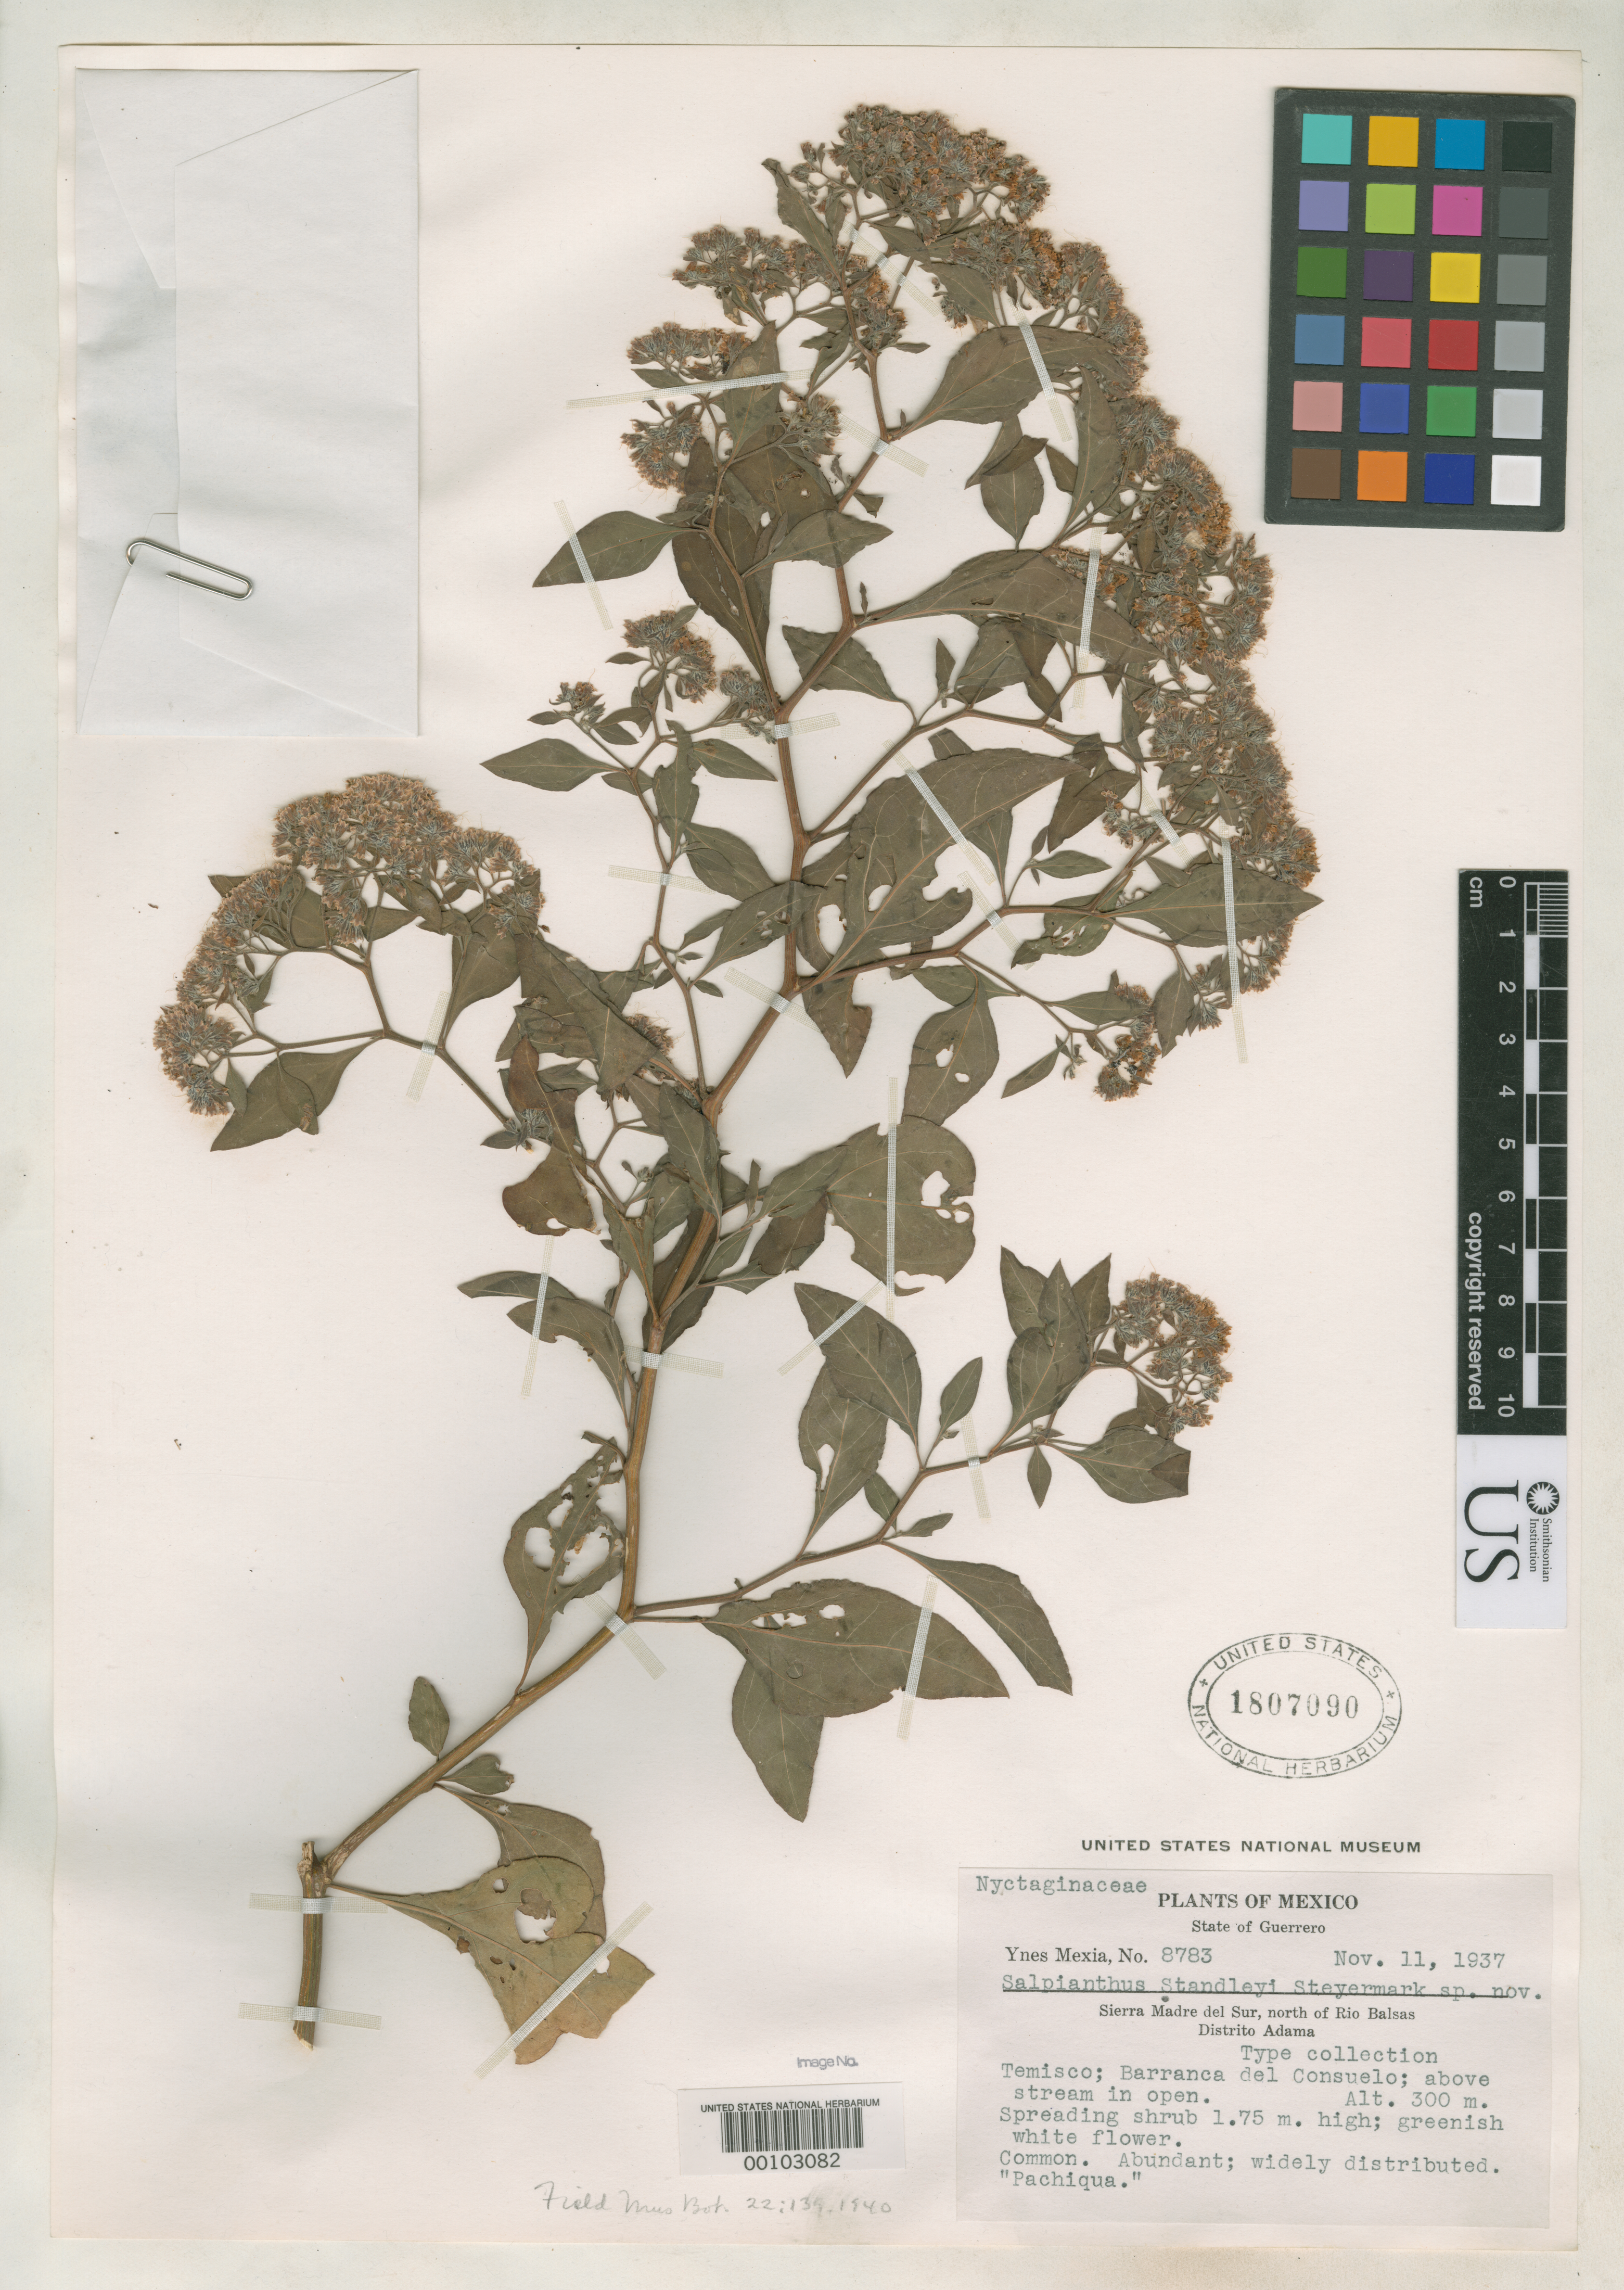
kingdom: Plantae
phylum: Tracheophyta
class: Magnoliopsida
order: Caryophyllales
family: Nyctaginaceae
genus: Salpianthus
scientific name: Salpianthus standleyi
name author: Steyerm.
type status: Isotype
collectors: Y. Mexia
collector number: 8783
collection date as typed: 11 Nov 1937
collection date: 1937-11-11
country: Mexico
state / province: Guerrero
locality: Sierra Madre del Sur, N of Rio Balsas, Distrito Adama.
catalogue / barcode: US 1807090